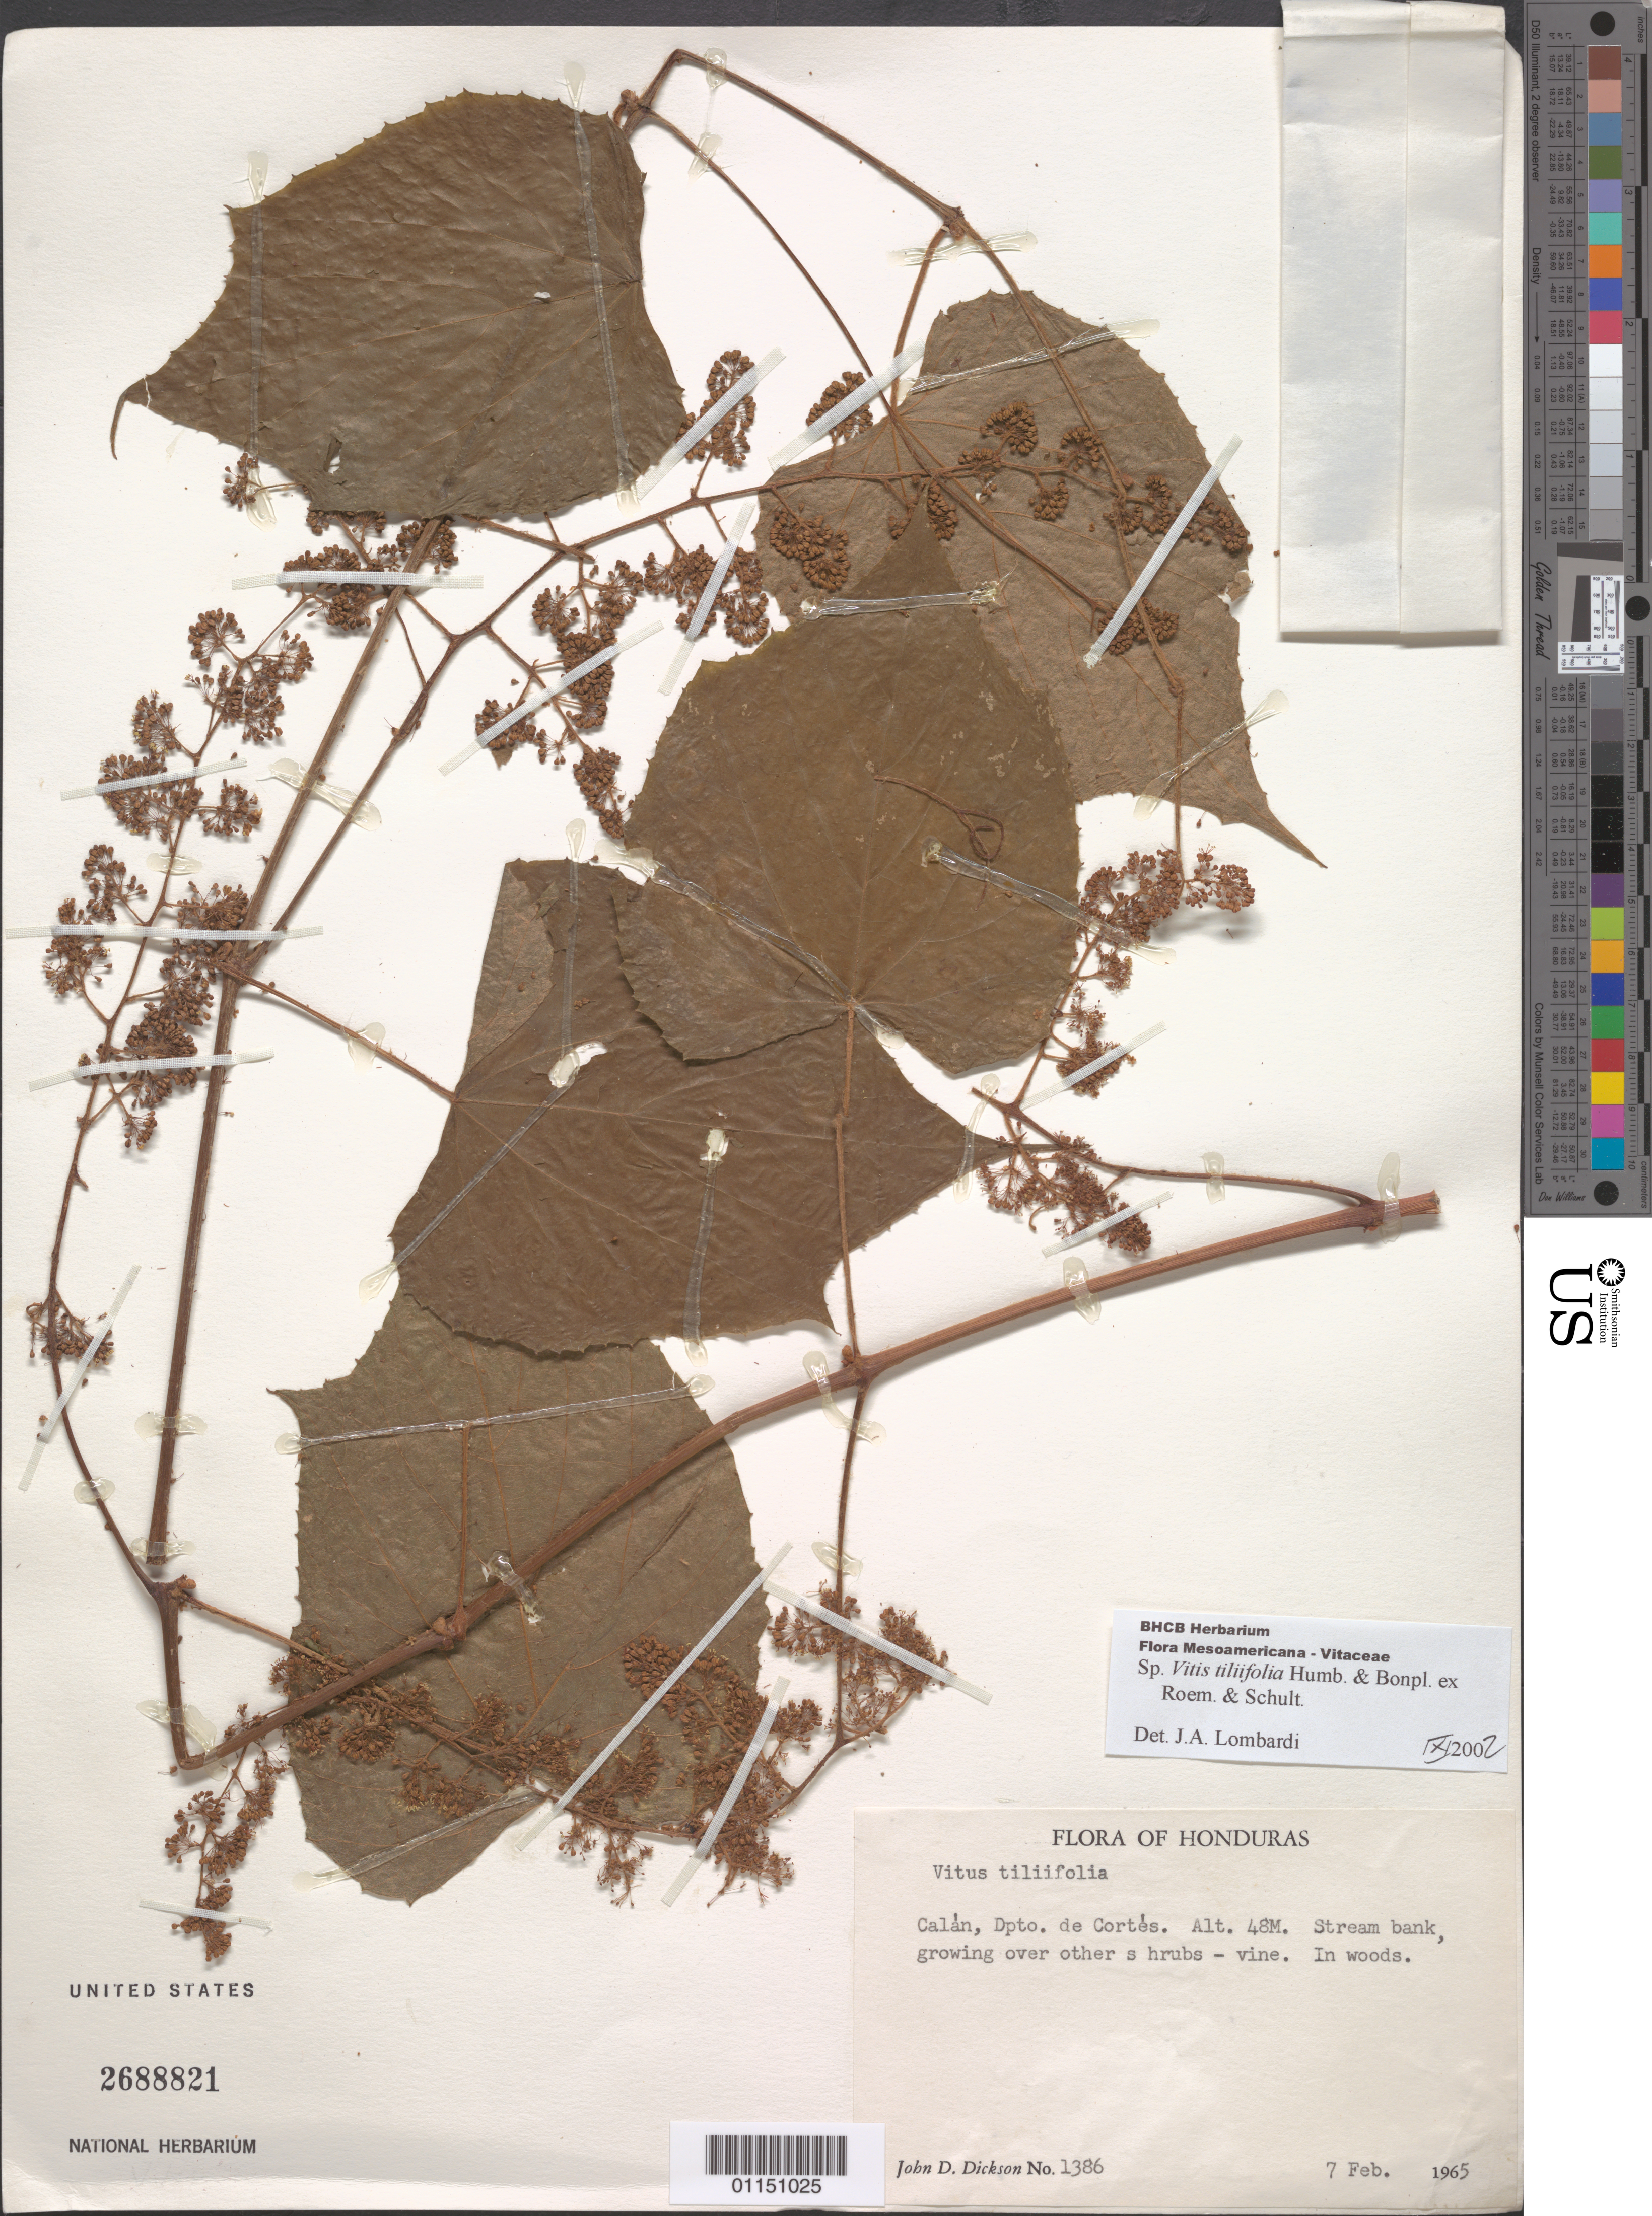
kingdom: Plantae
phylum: Tracheophyta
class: Magnoliopsida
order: Vitales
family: Vitaceae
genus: Vitis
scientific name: Vitis tiliaefolia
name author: Willd.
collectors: J. Dickson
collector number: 1386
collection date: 1965-02-07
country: Honduras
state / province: Cortés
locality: Calan.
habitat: Stream bank, growing over other shrubs. Vine. In woods.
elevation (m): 48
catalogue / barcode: US 2688821